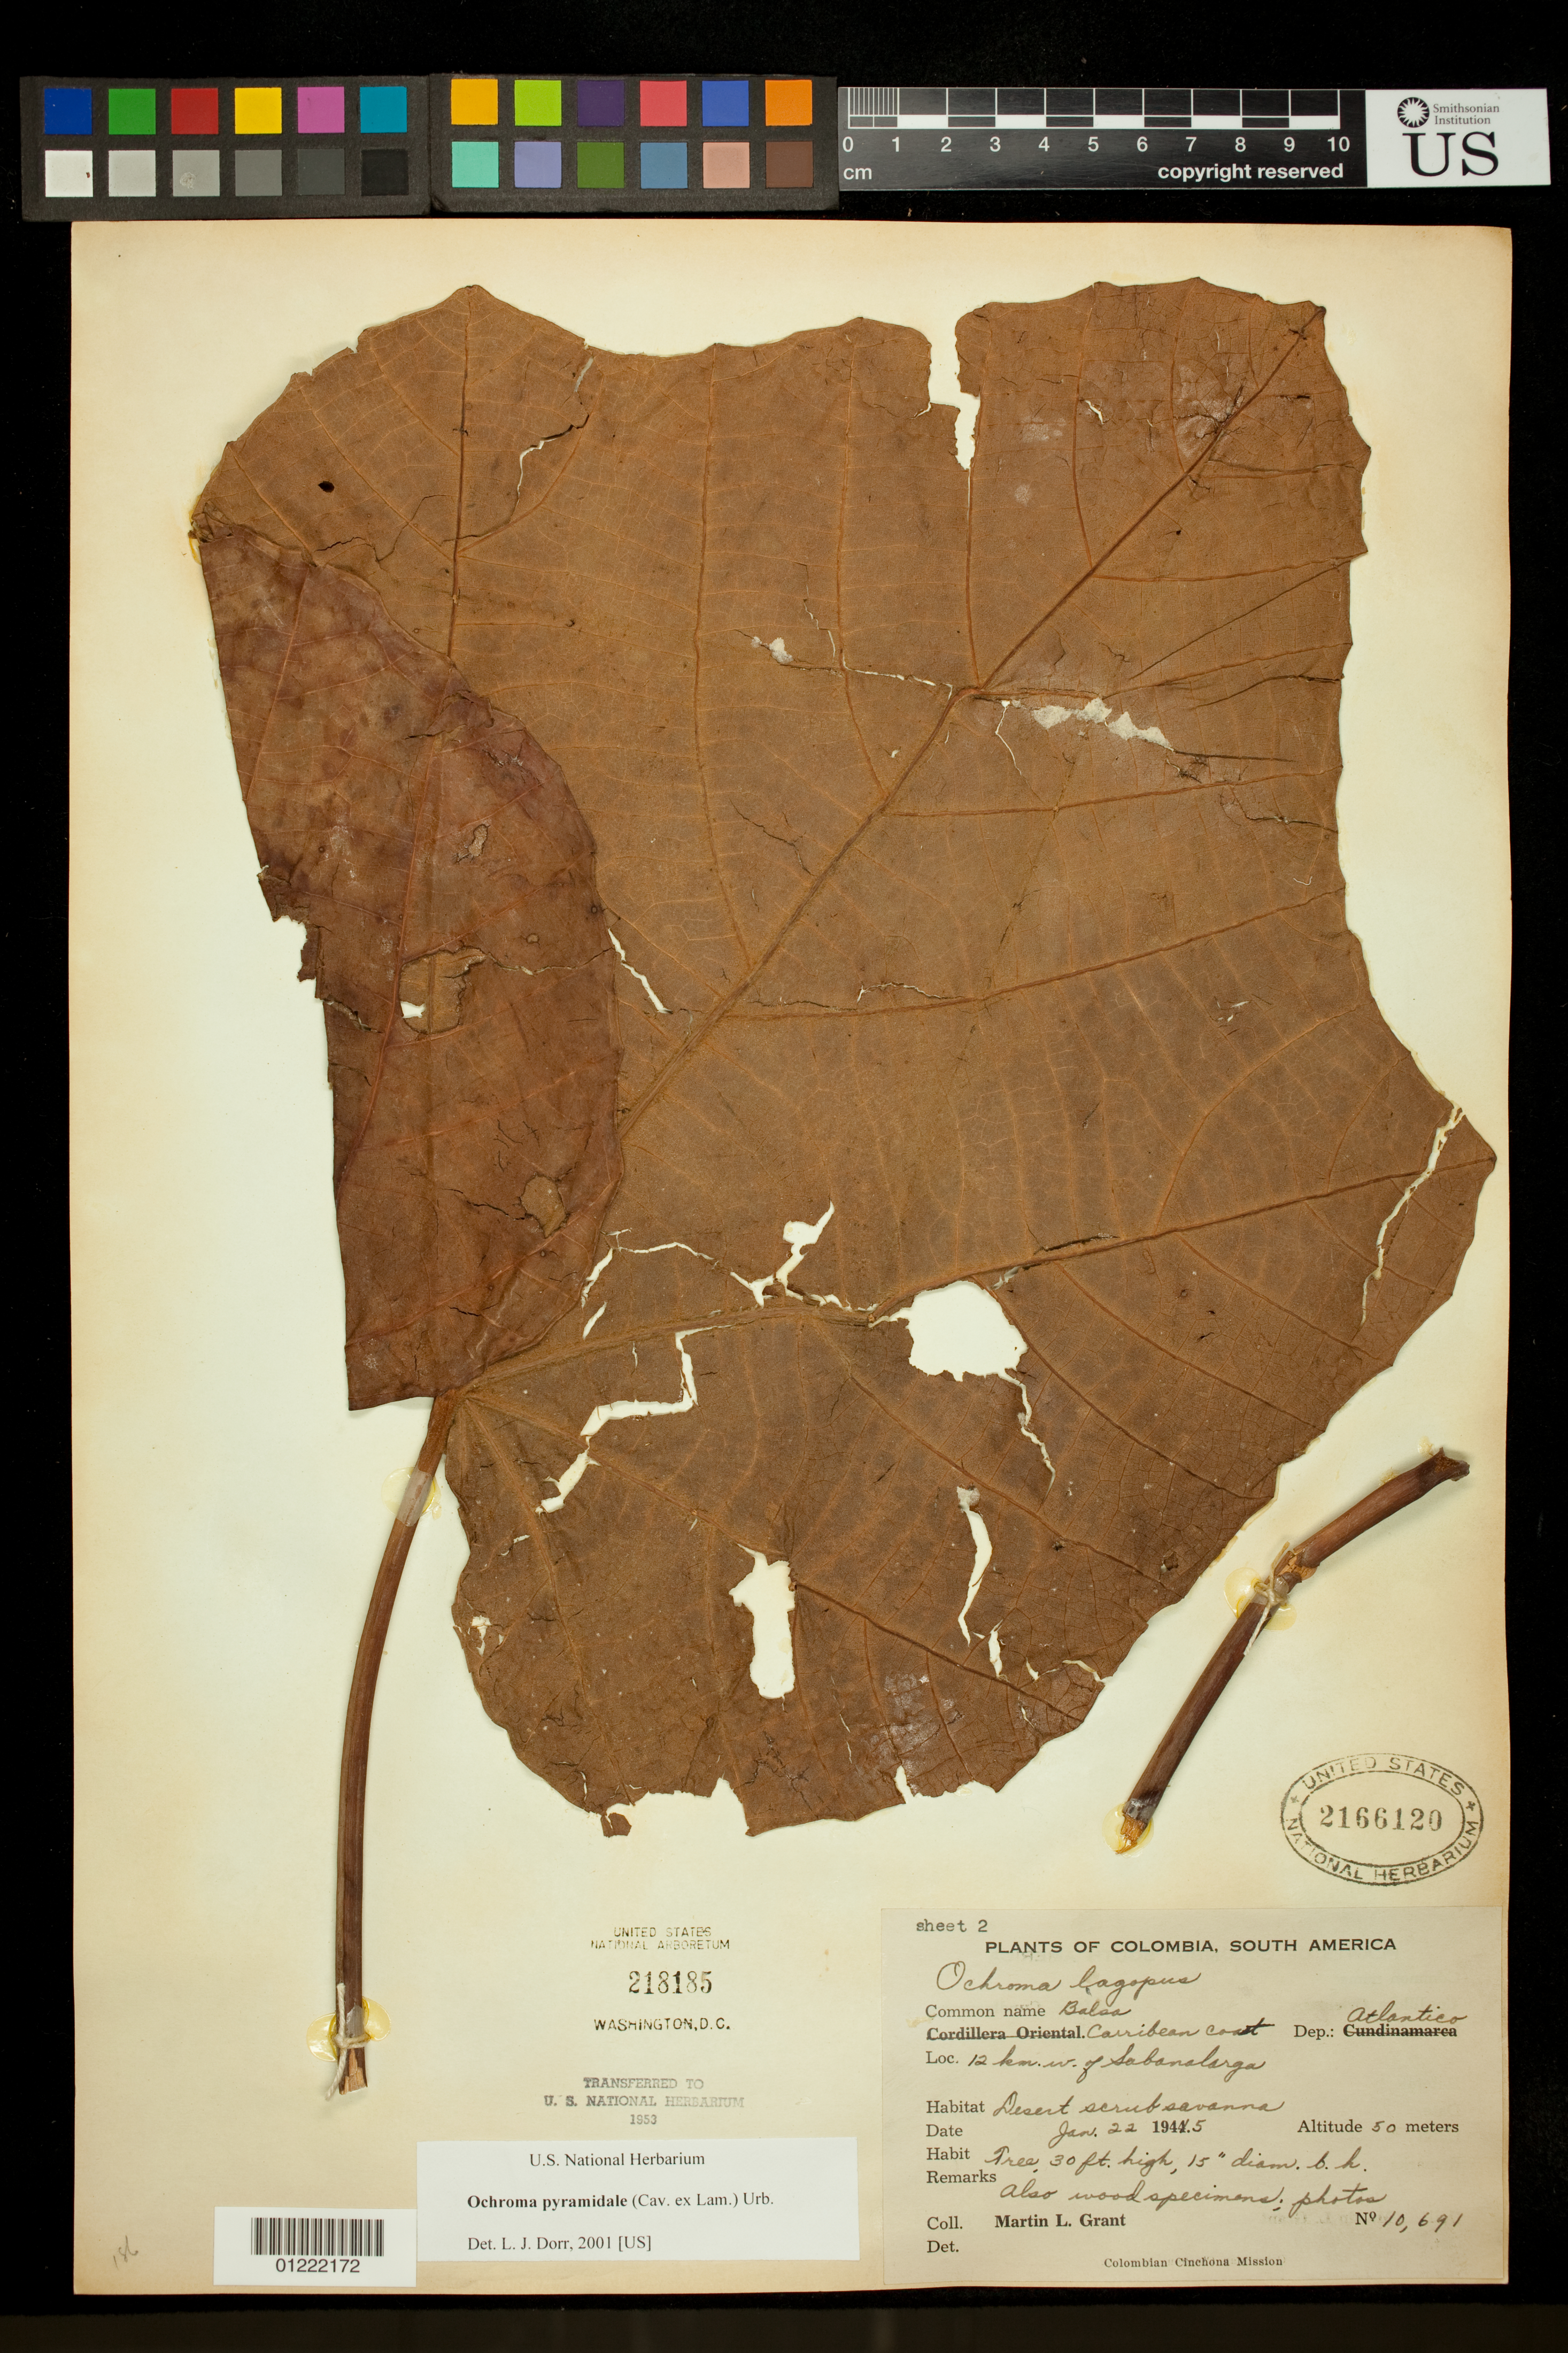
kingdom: Plantae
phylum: Tracheophyta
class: Magnoliopsida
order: Malvales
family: Malvaceae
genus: Ochroma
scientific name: Ochroma pyramidale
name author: (Cav. ex Lam.) Urb.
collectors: M. L. Grant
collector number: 10,691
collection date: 1945-01-22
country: Colombia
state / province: Atlántico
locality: Caribbean Coast. 12 km. W of Sabanalarga.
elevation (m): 50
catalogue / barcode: US 2166120